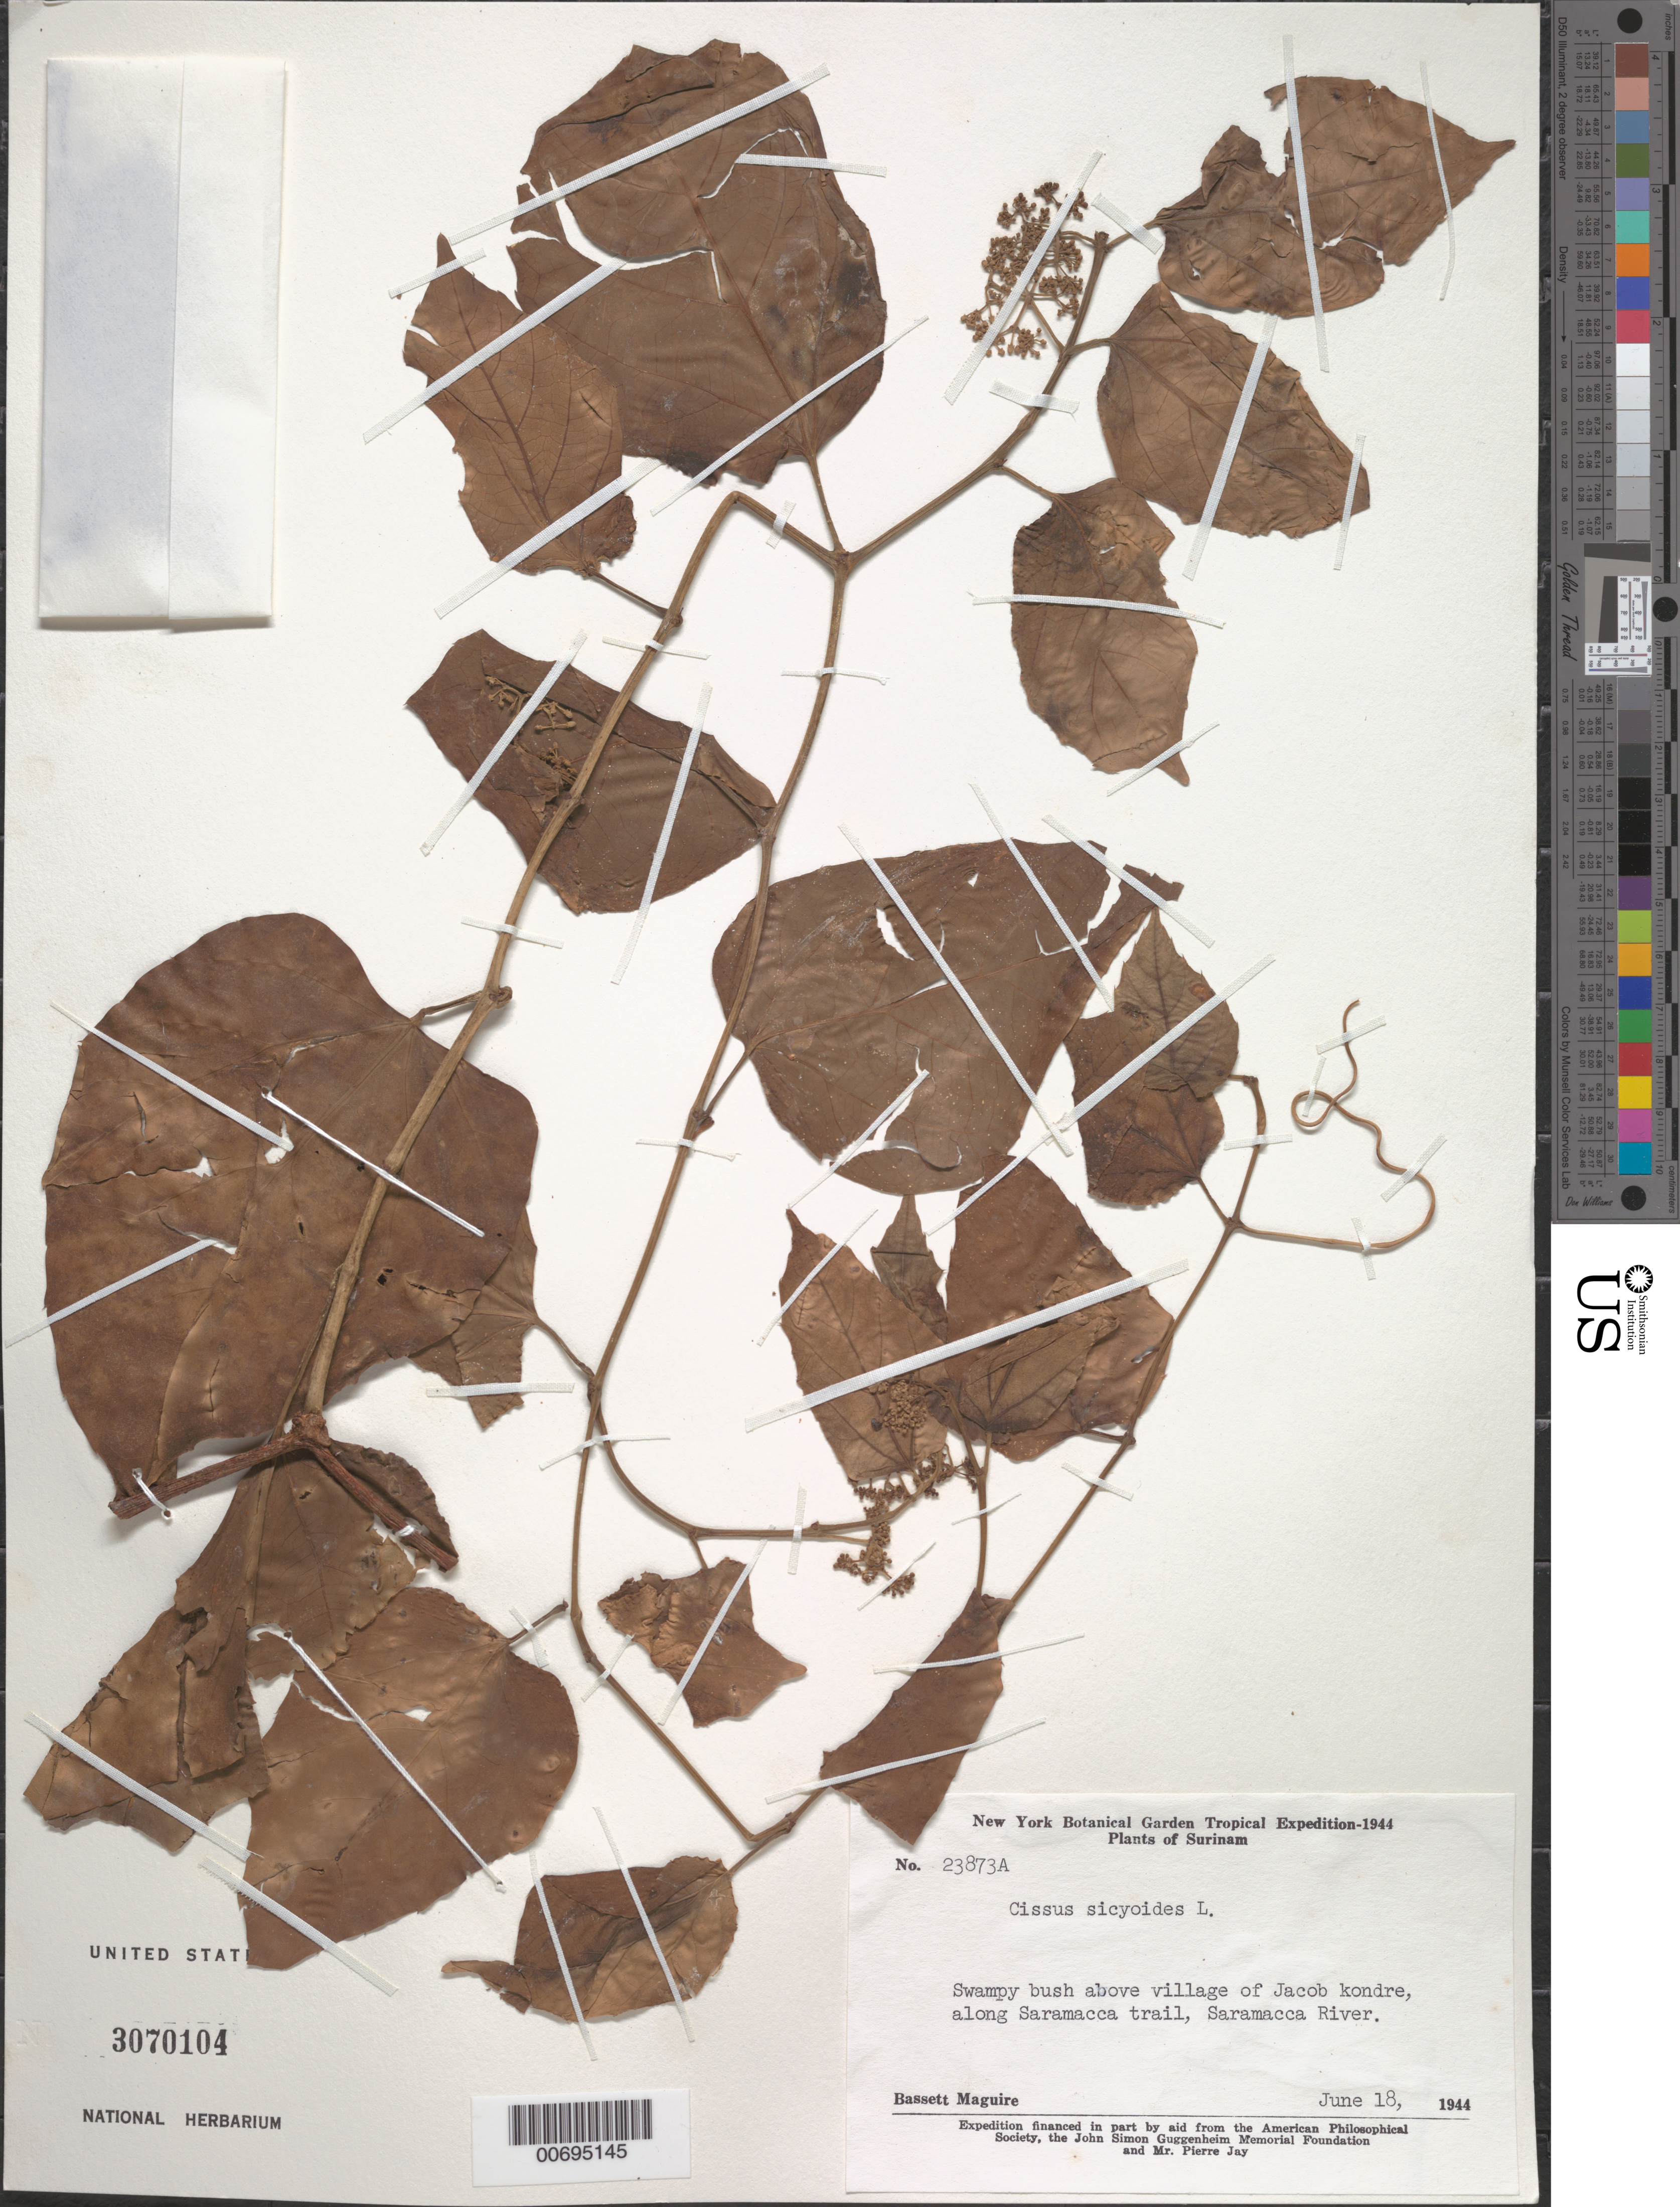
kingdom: Plantae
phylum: Tracheophyta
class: Magnoliopsida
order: Vitales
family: Vitaceae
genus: Cissus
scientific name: Cissus verticillata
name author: (L.) Nicolson & C.E. Jarvis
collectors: B. Maguire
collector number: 23873 A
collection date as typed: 18-Jun-44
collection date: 1944-06-18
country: Suriname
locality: Jacob Kondre village, along Saramacca trail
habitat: Swampy bush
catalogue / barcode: US 3070104